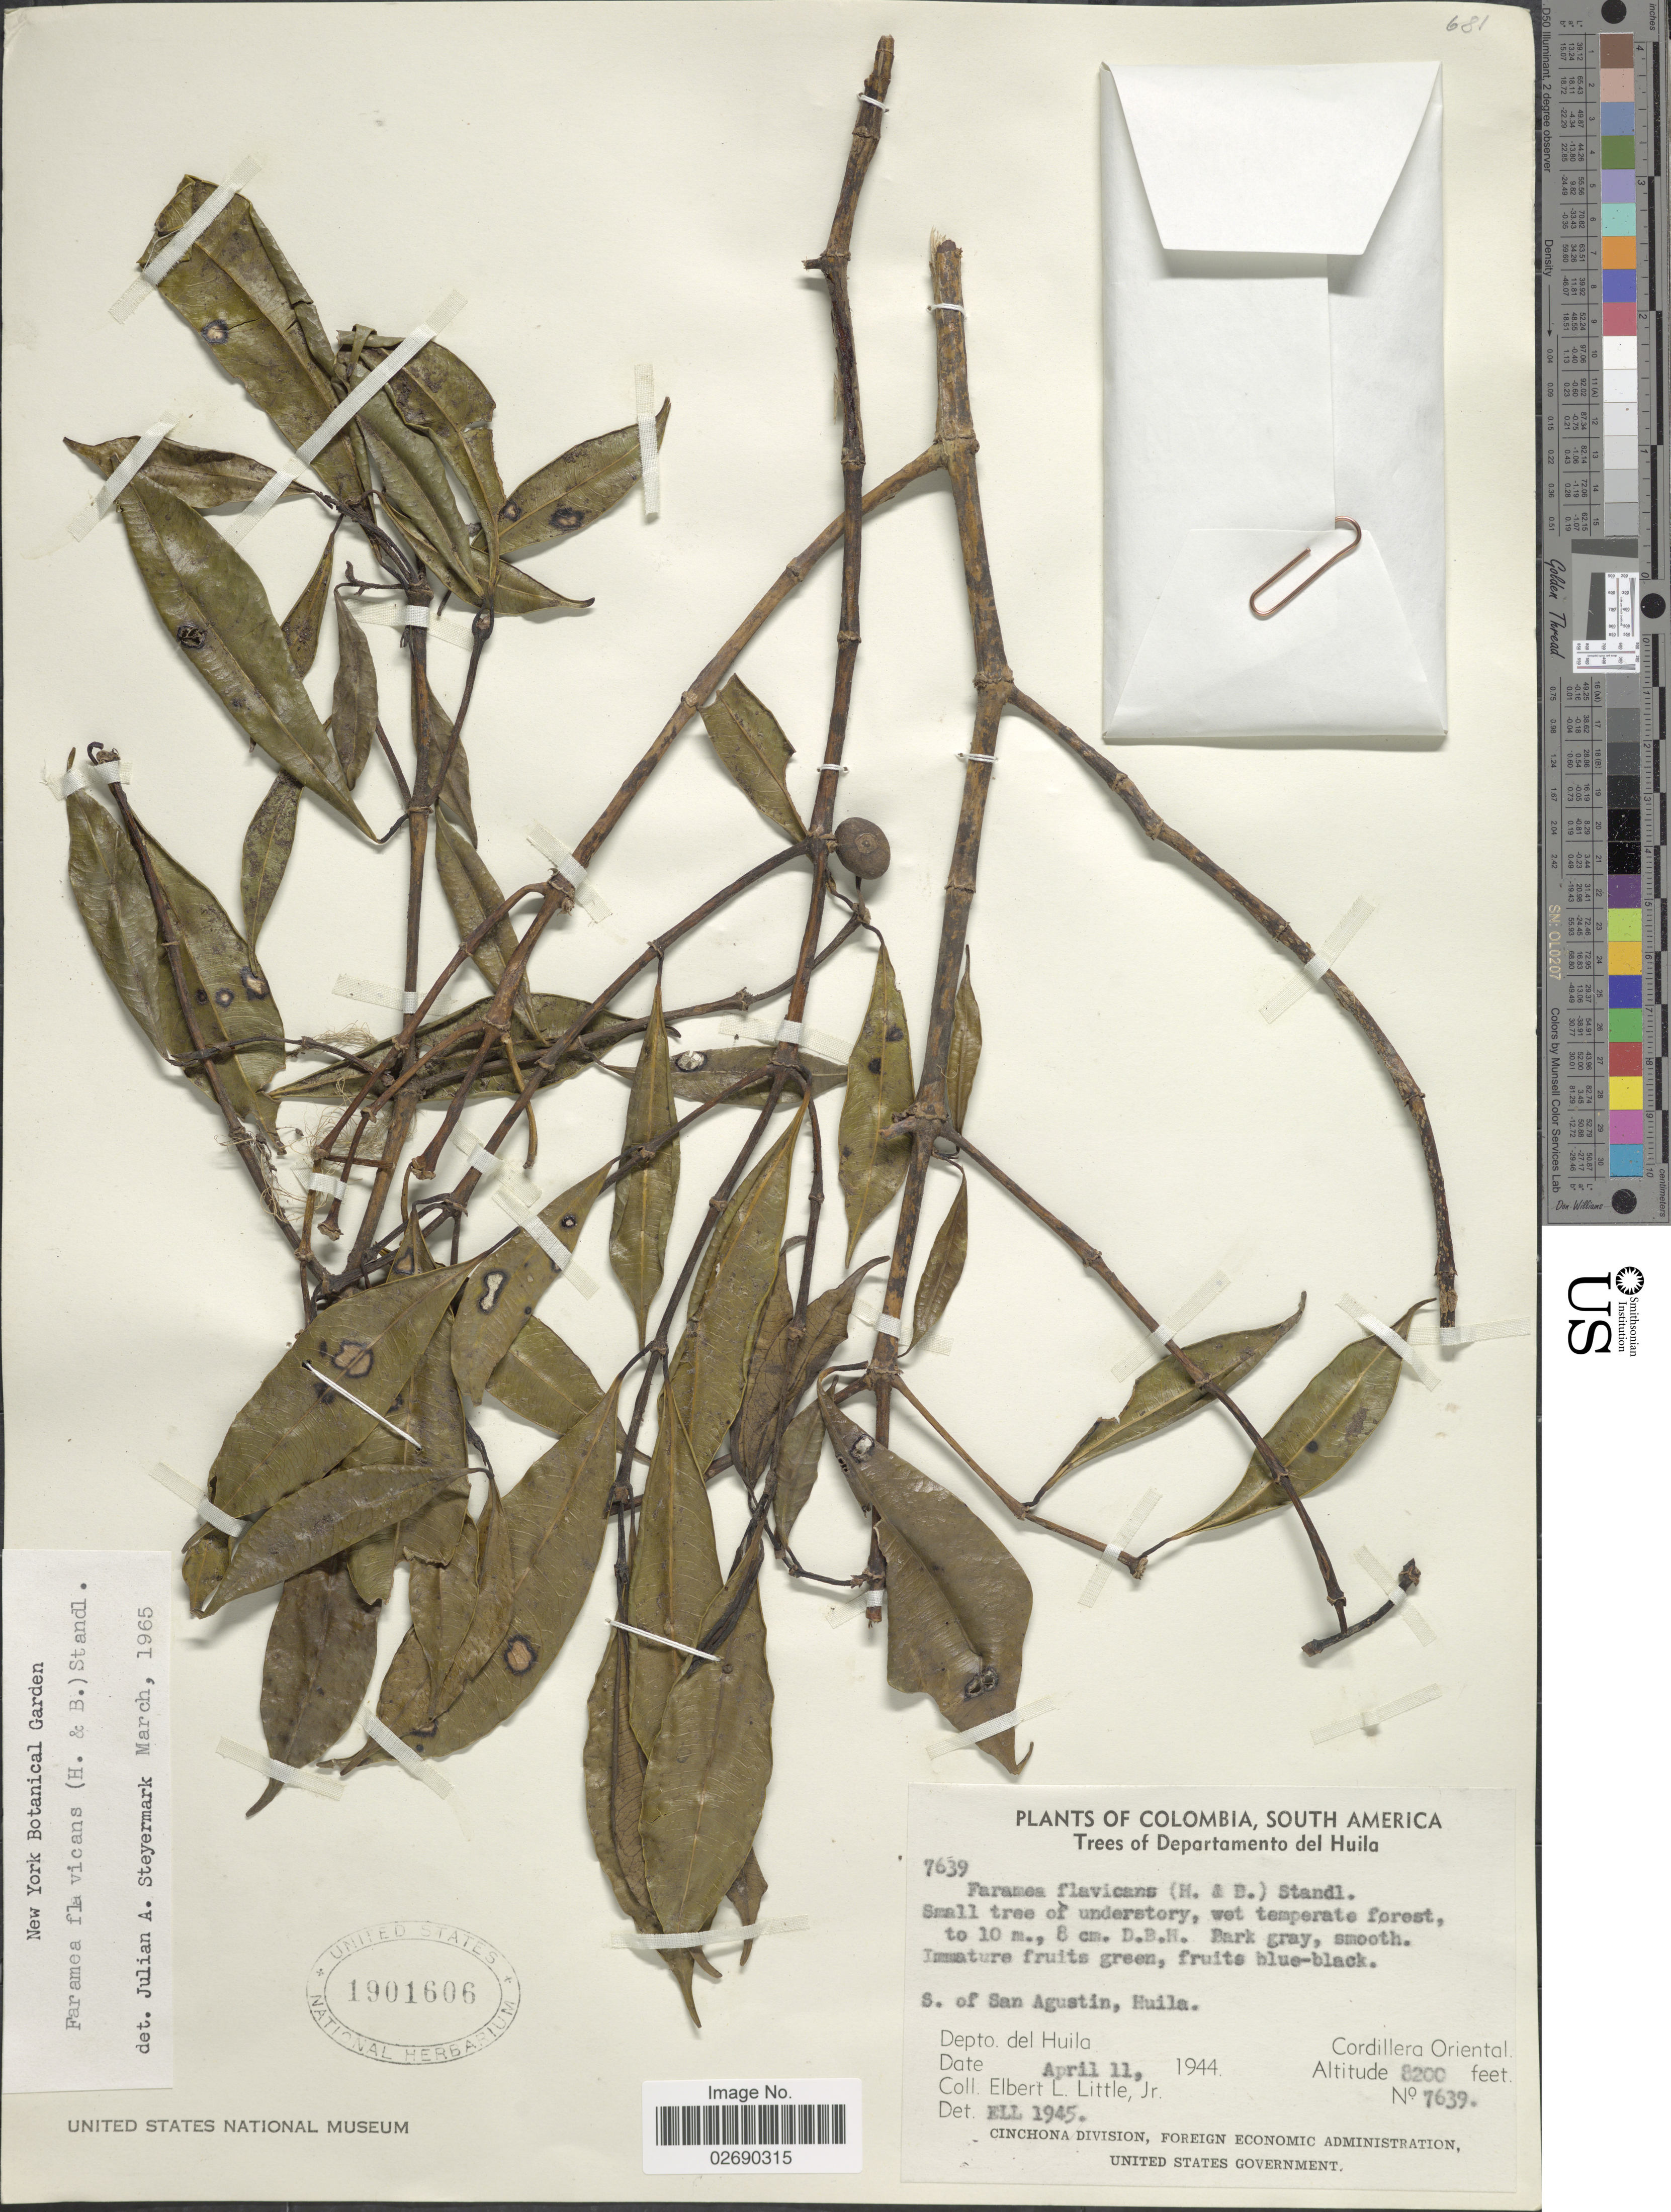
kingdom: Plantae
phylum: Tracheophyta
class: Magnoliopsida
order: Gentianales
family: Rubiaceae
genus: Faramea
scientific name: Faramea flavicans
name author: (Roem. & Schult.) Standl.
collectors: E. L. Little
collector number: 7639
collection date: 1944-04-11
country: Colombia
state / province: Huila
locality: Departamento del Huila, S. of San Agustin, Huila, Depto. del Huila, Cordillera Oriental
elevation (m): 2499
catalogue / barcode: US 1901606